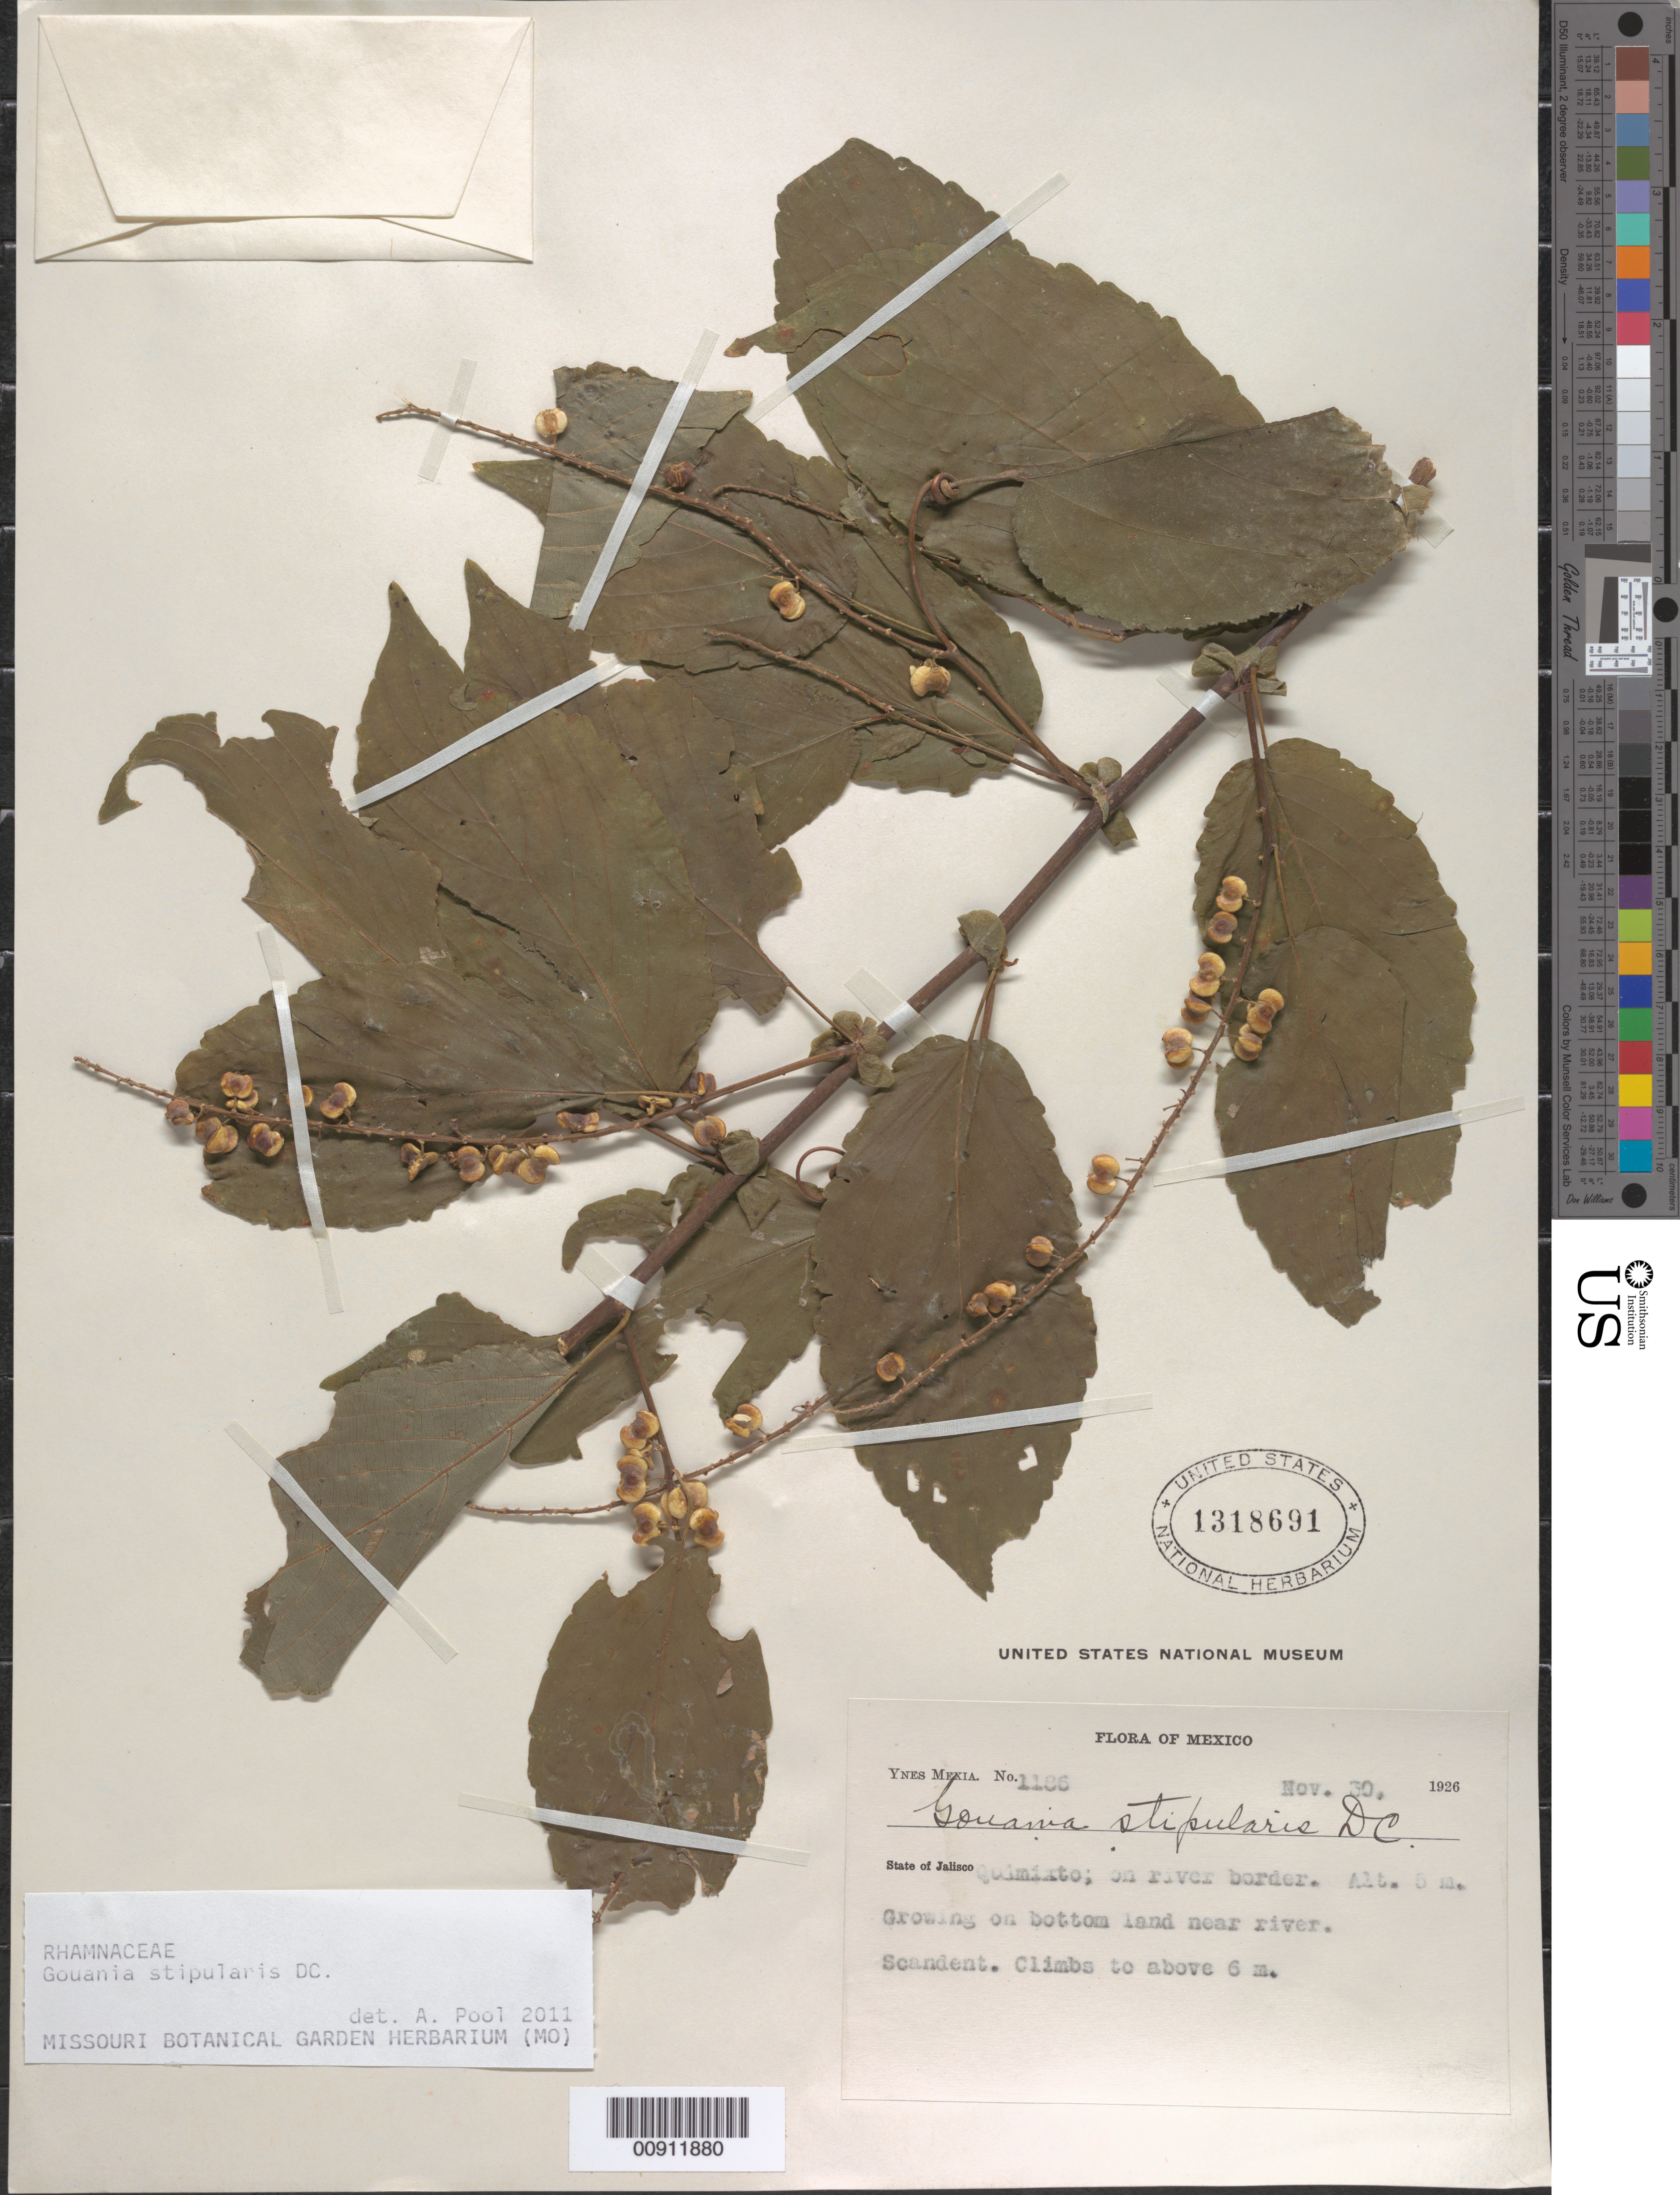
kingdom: Plantae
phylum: Tracheophyta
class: Magnoliopsida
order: Rosales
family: Rhamnaceae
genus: Gouania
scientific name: Gouania stipularis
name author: DC.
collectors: Y. Mexia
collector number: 1186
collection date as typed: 30 Nov 1926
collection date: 1926-11-30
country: Mexico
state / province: Jalisco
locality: State of Jalisco. Quimixto; on river border.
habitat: Growing on bottom land near river.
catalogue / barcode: US 1318691